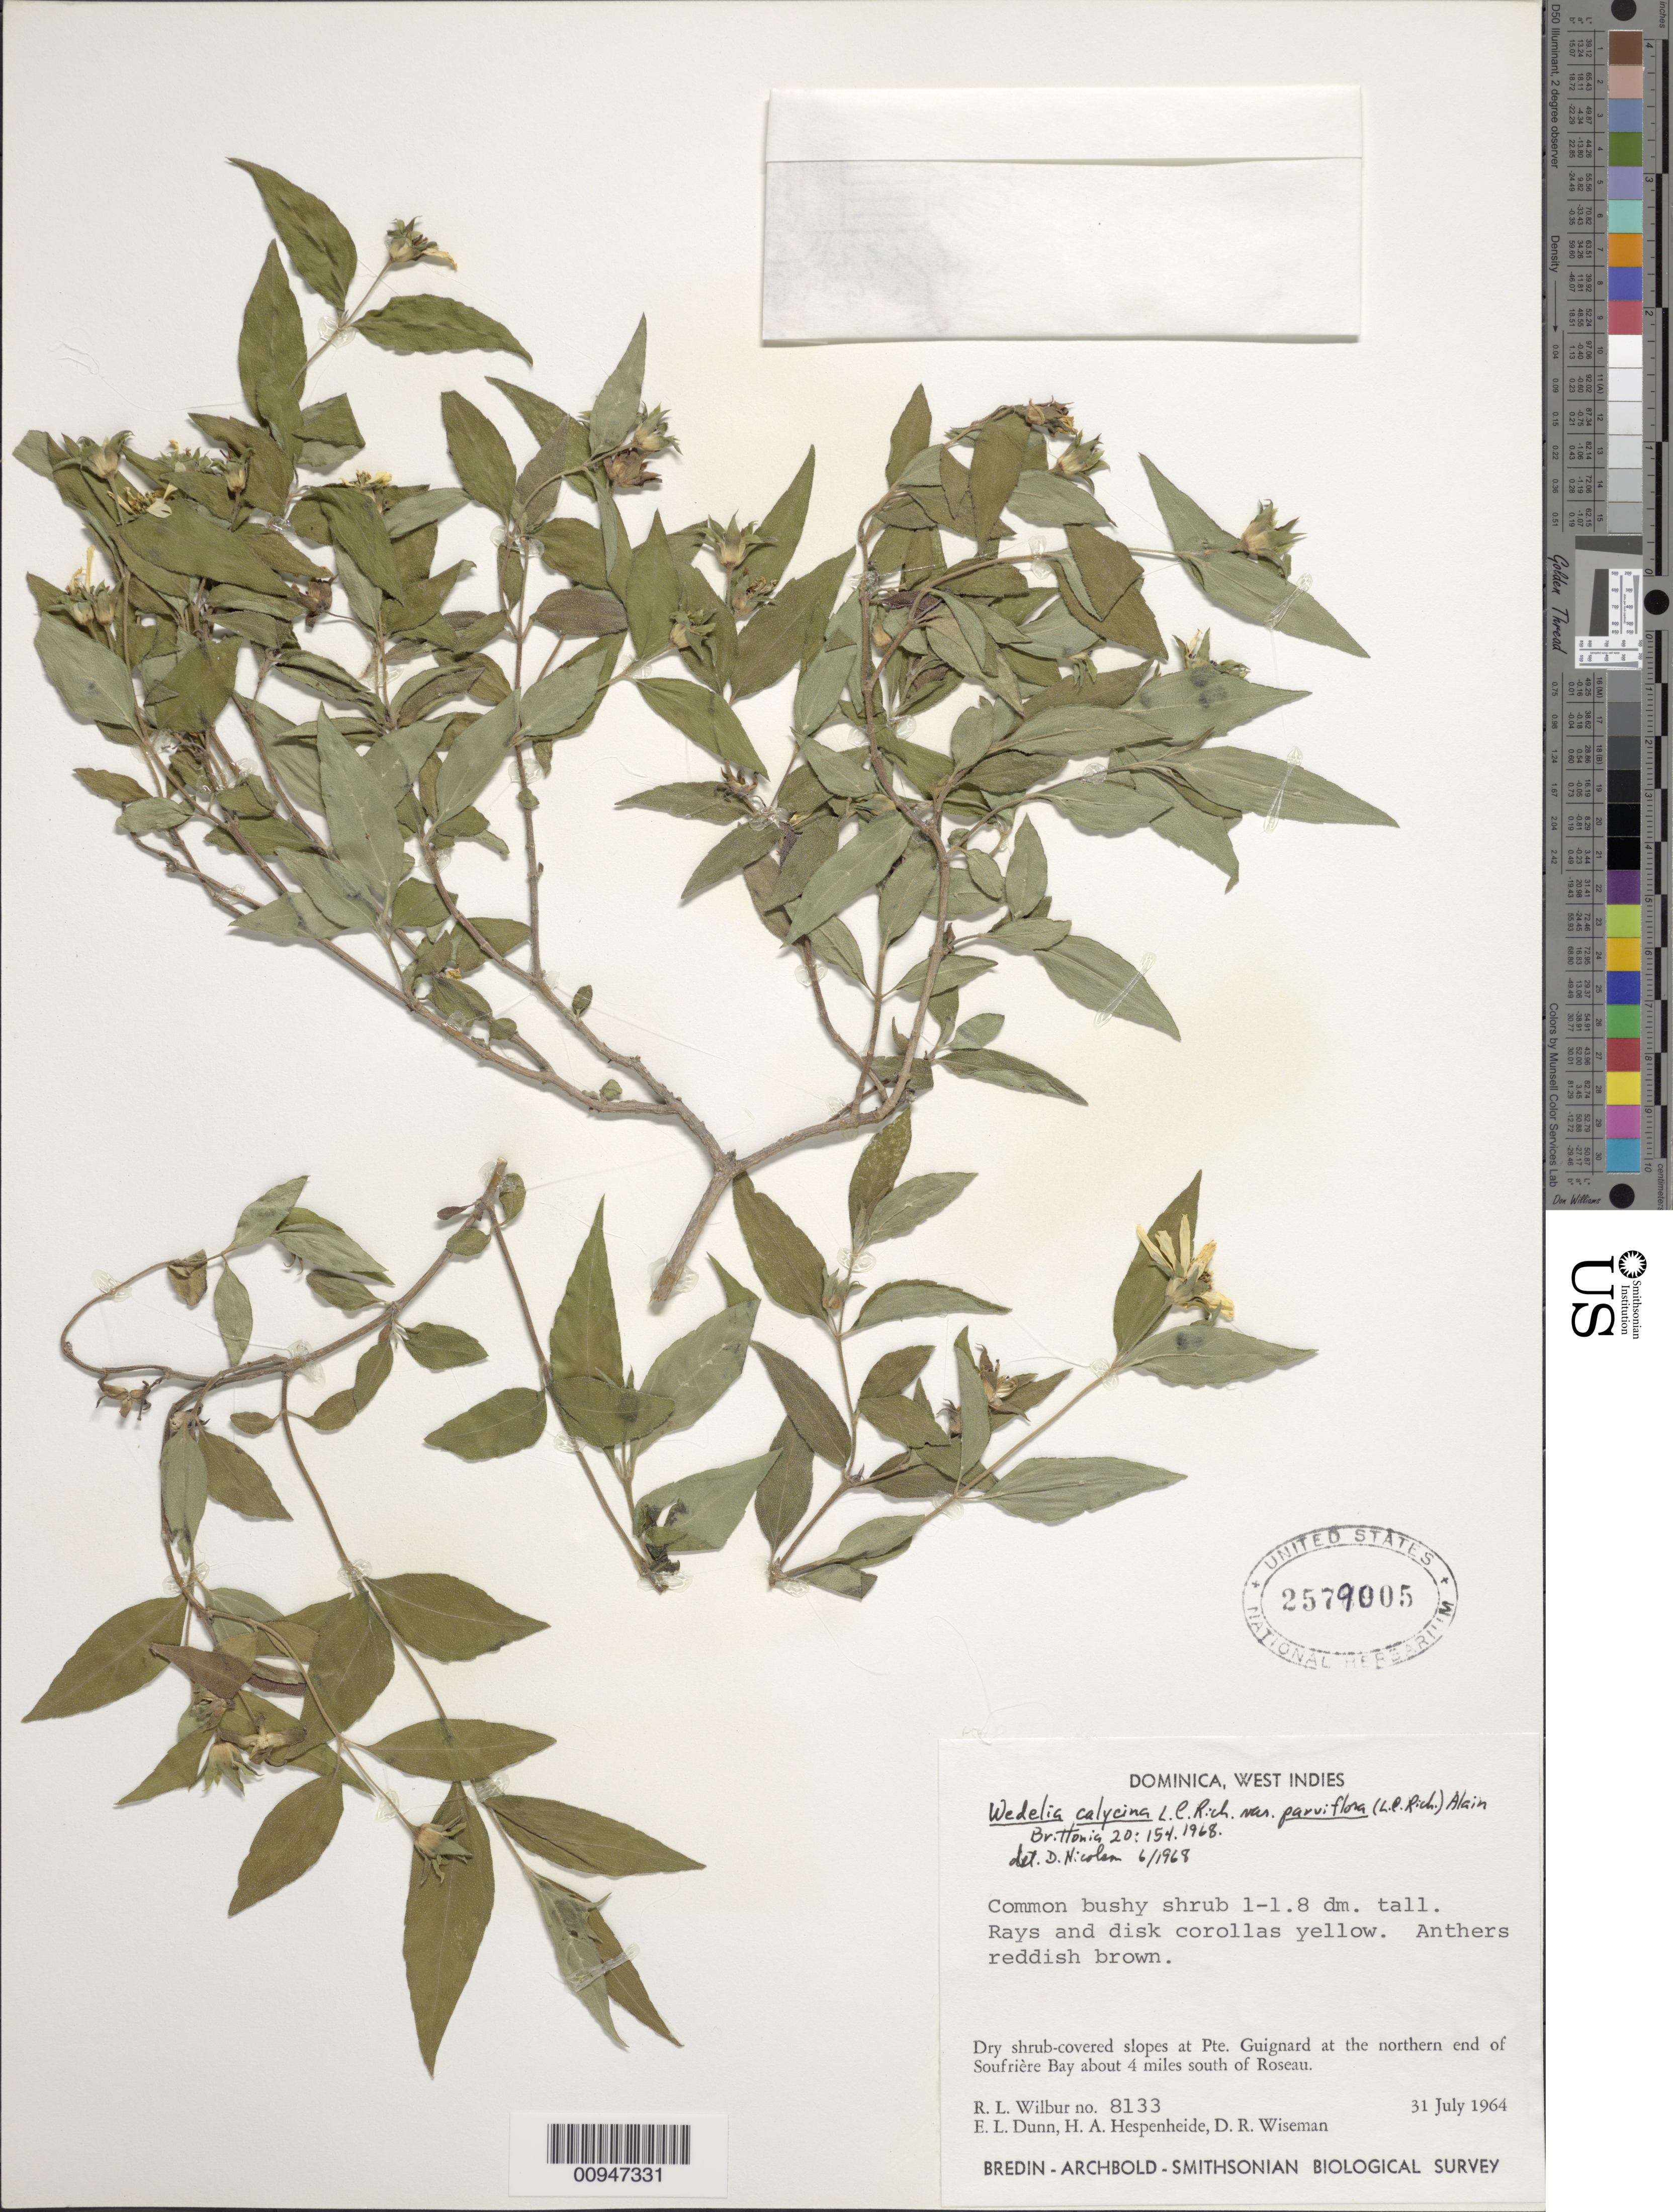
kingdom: Plantae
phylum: Tracheophyta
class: Magnoliopsida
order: Asterales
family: Asteraceae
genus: Wedelia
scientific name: Wedelia parviflora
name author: Rich.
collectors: R. L. Wilbur, E. Dunn, H. A. Hespenheide & D. R. Wiseman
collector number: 8133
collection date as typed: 31 Jul 1964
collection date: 1964-07-31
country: Dominica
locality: Slopes at Pte. Guignard at the northern end of Soufrière Bay about 4 miles south of Roseau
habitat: Dry shrub-covered slopes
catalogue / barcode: US 2579005